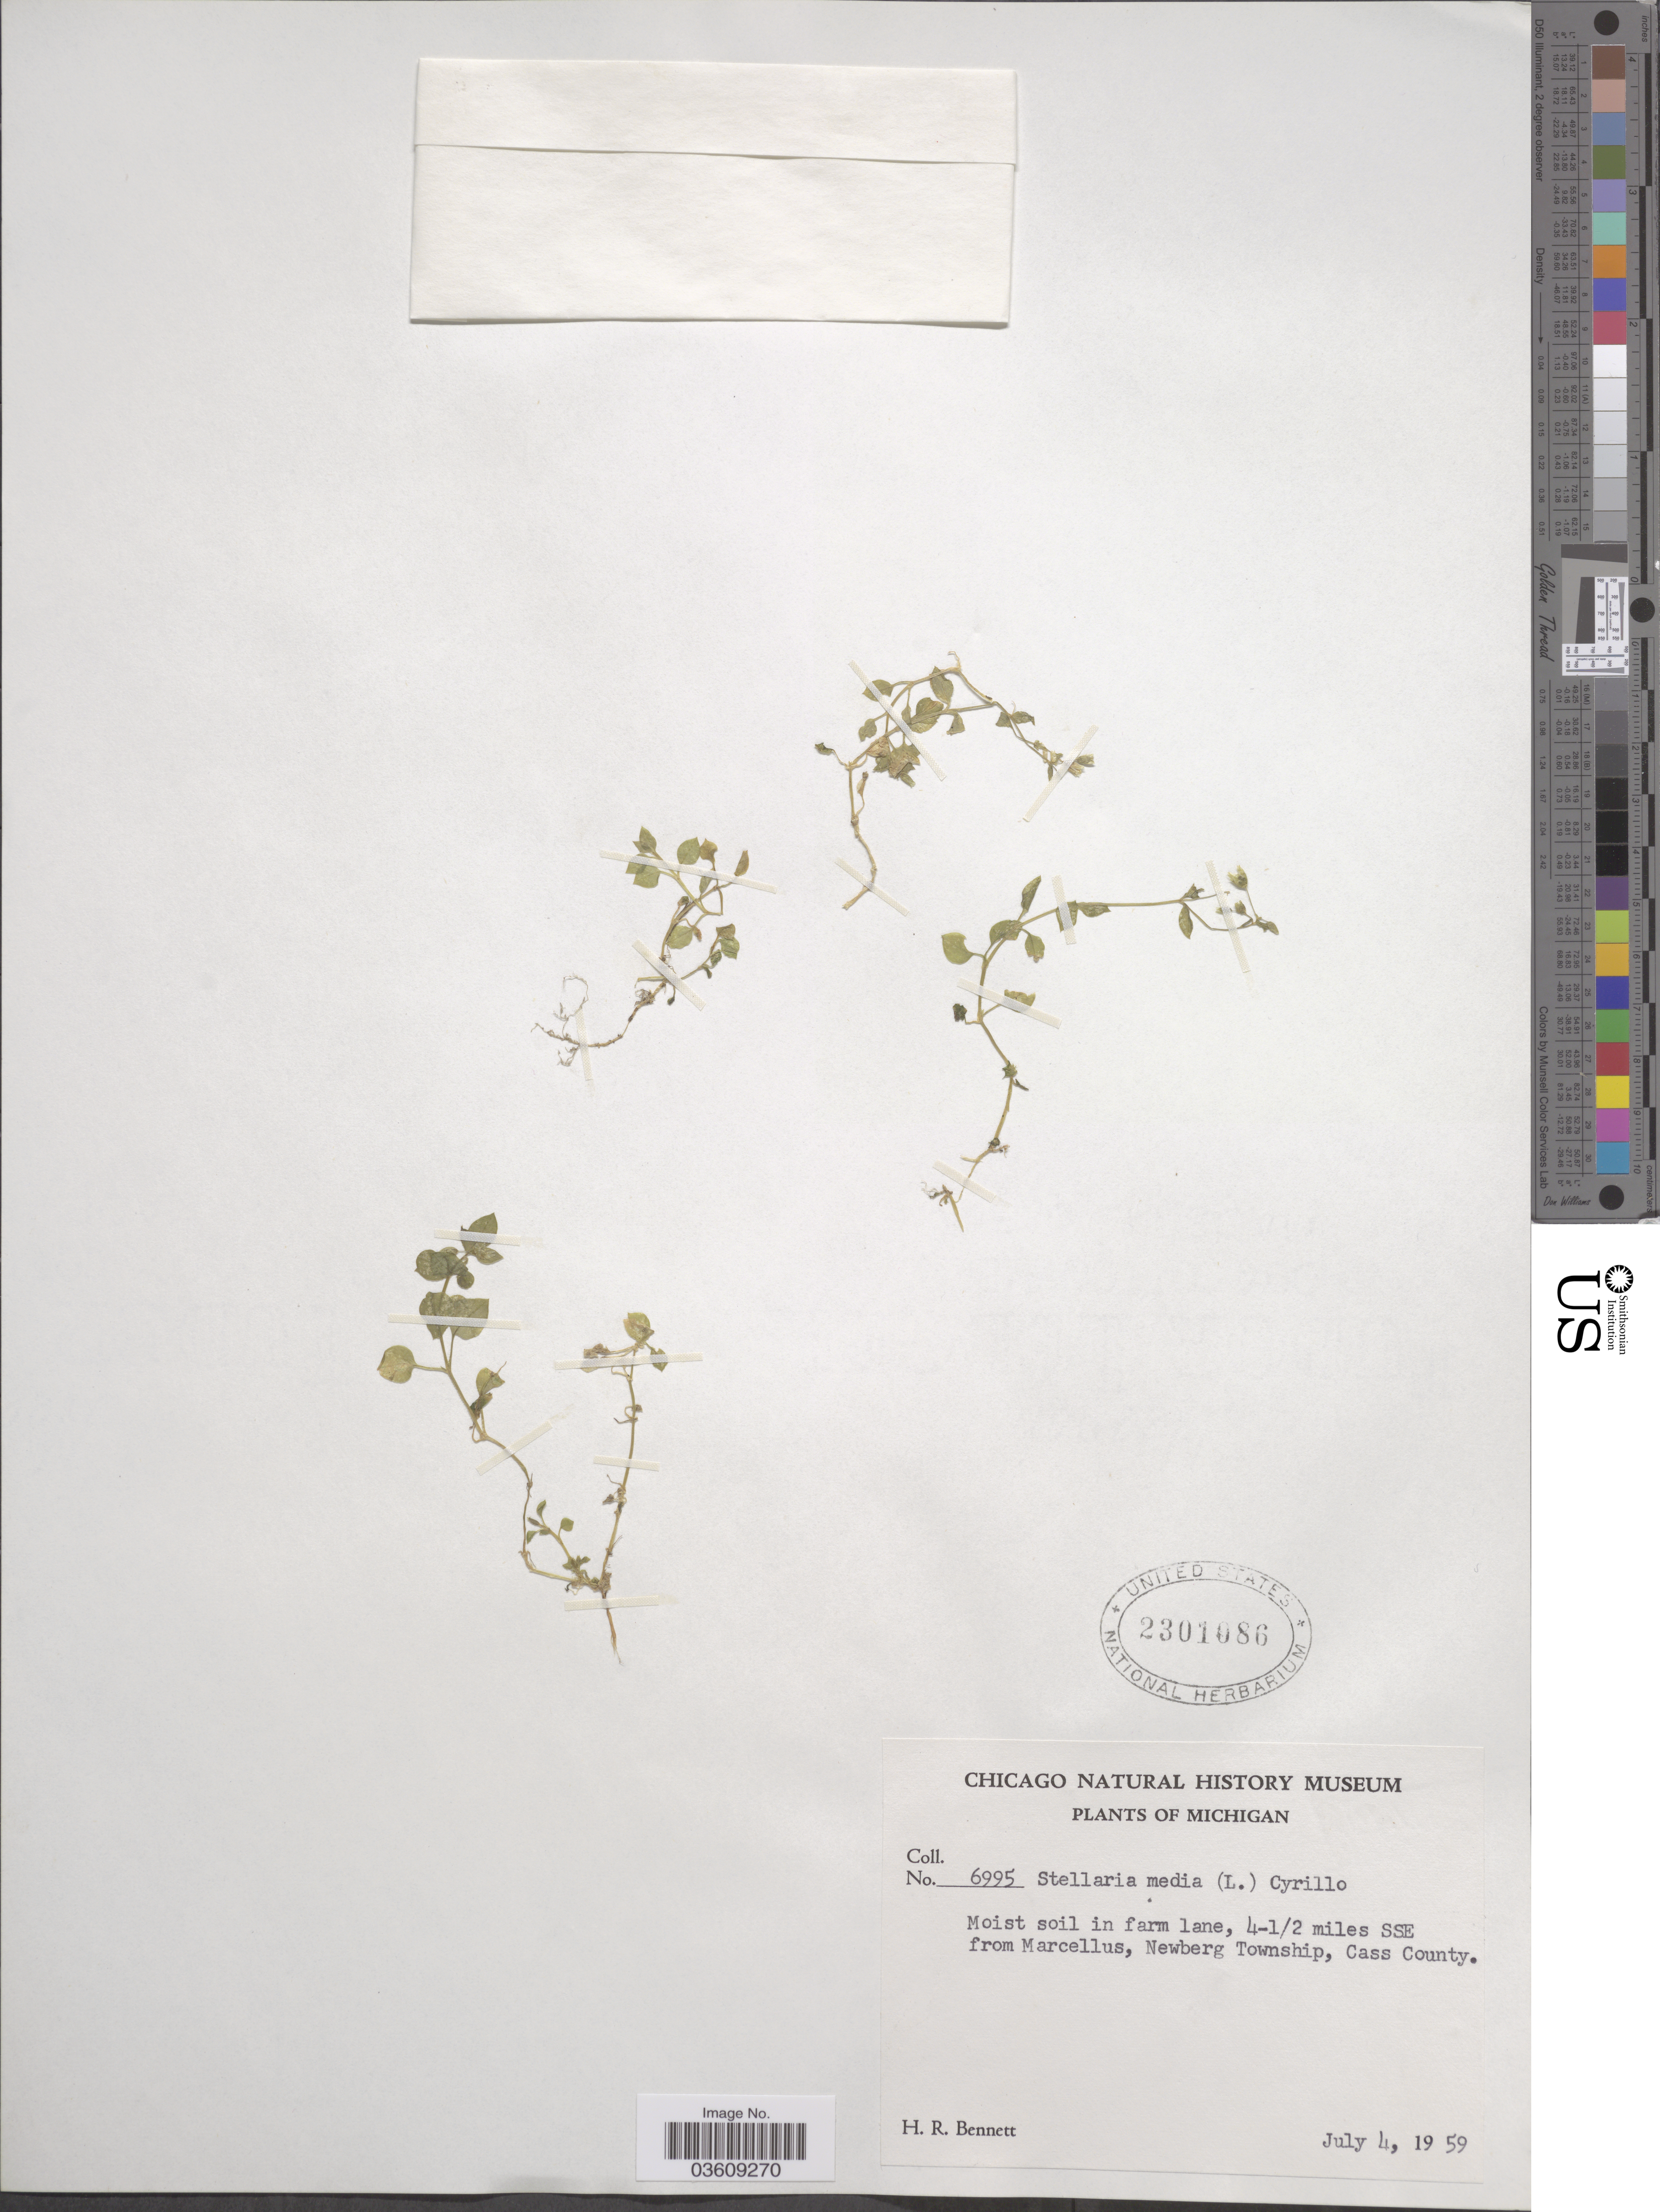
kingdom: Plantae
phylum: Tracheophyta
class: Magnoliopsida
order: Caryophyllales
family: Caryophyllaceae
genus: Stellaria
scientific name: Stellaria media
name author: (L.) Vill.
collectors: H. R. Bennett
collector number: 6995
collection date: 1959-07-04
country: United States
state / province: Michigan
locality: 4-½ miles SSE from Marcellus, Newberg Township, Cass County.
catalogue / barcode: US 2301086